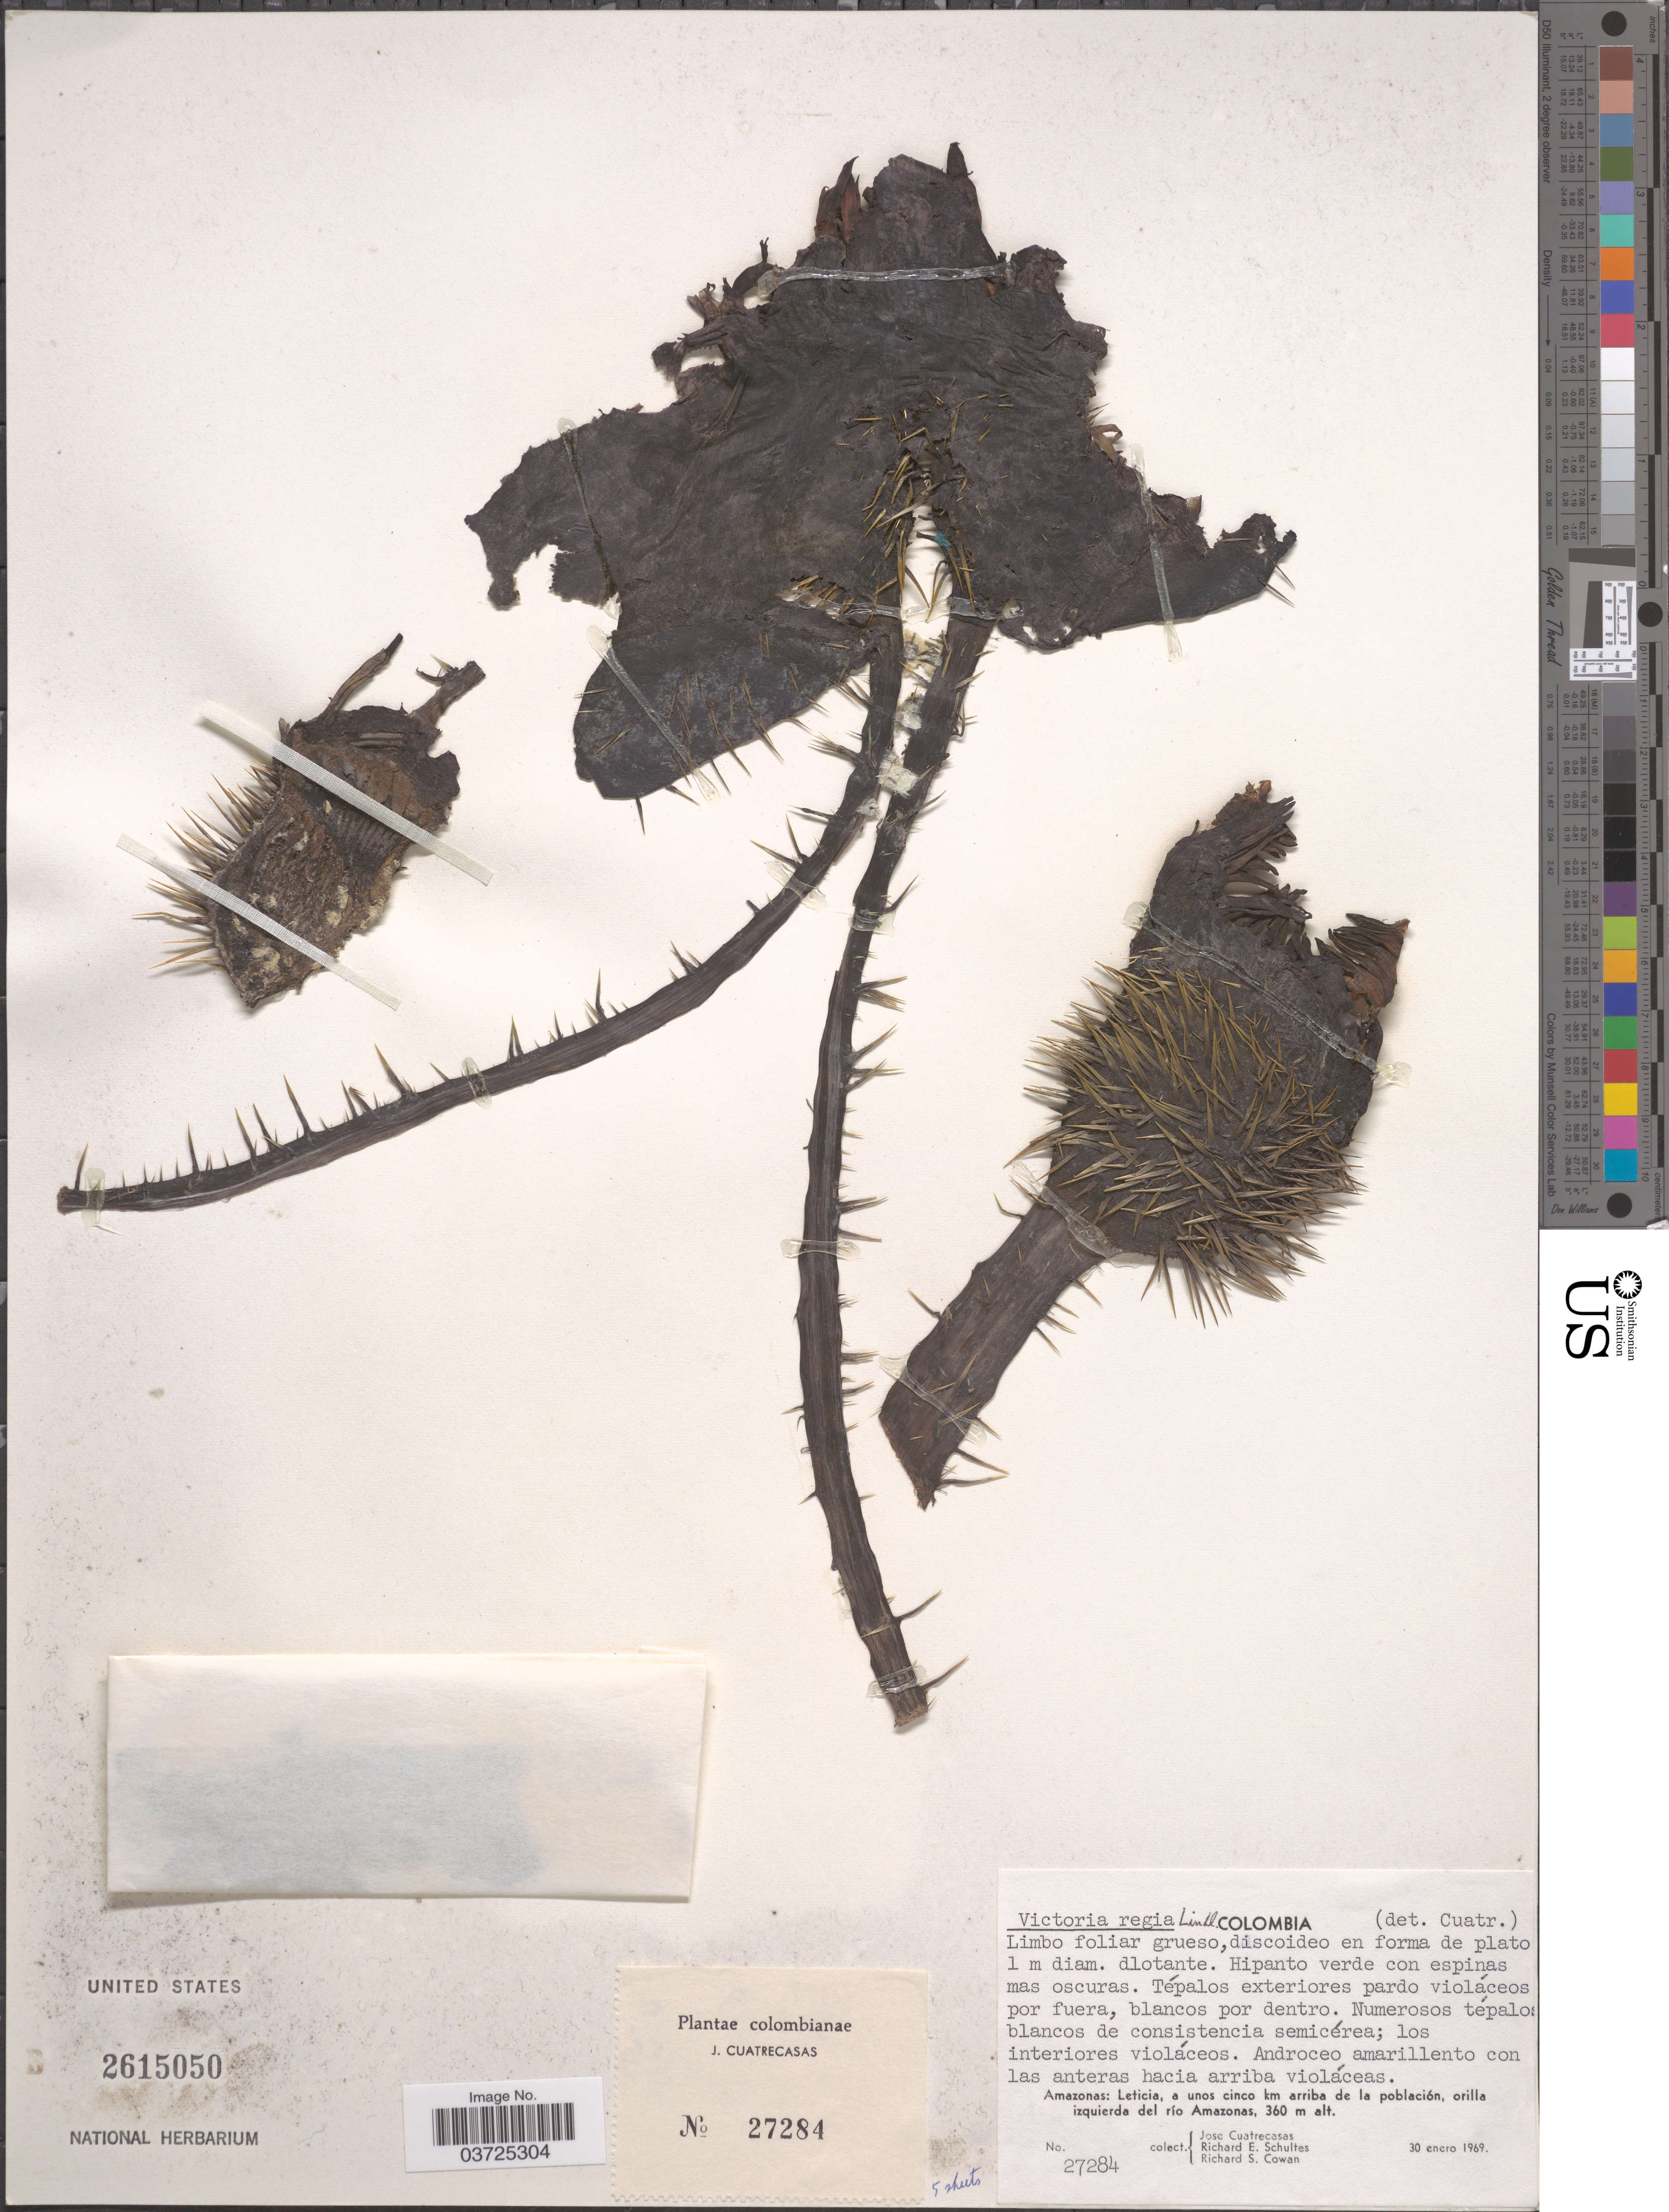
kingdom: Plantae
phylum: Tracheophyta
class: Magnoliopsida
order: Nymphaeales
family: Nymphaeaceae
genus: Victoria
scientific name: Victoria amazonica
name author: (Poepp.) Klotzsch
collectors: J. Cuatrecasas, R. E. Schultes & R. S. Cowan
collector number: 27284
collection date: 1969-01-30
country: Colombia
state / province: Amazônas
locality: Leticia, a unos cinco km arriba de la población, orilla izquierda del río Amazonas.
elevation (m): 360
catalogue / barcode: US 2615050